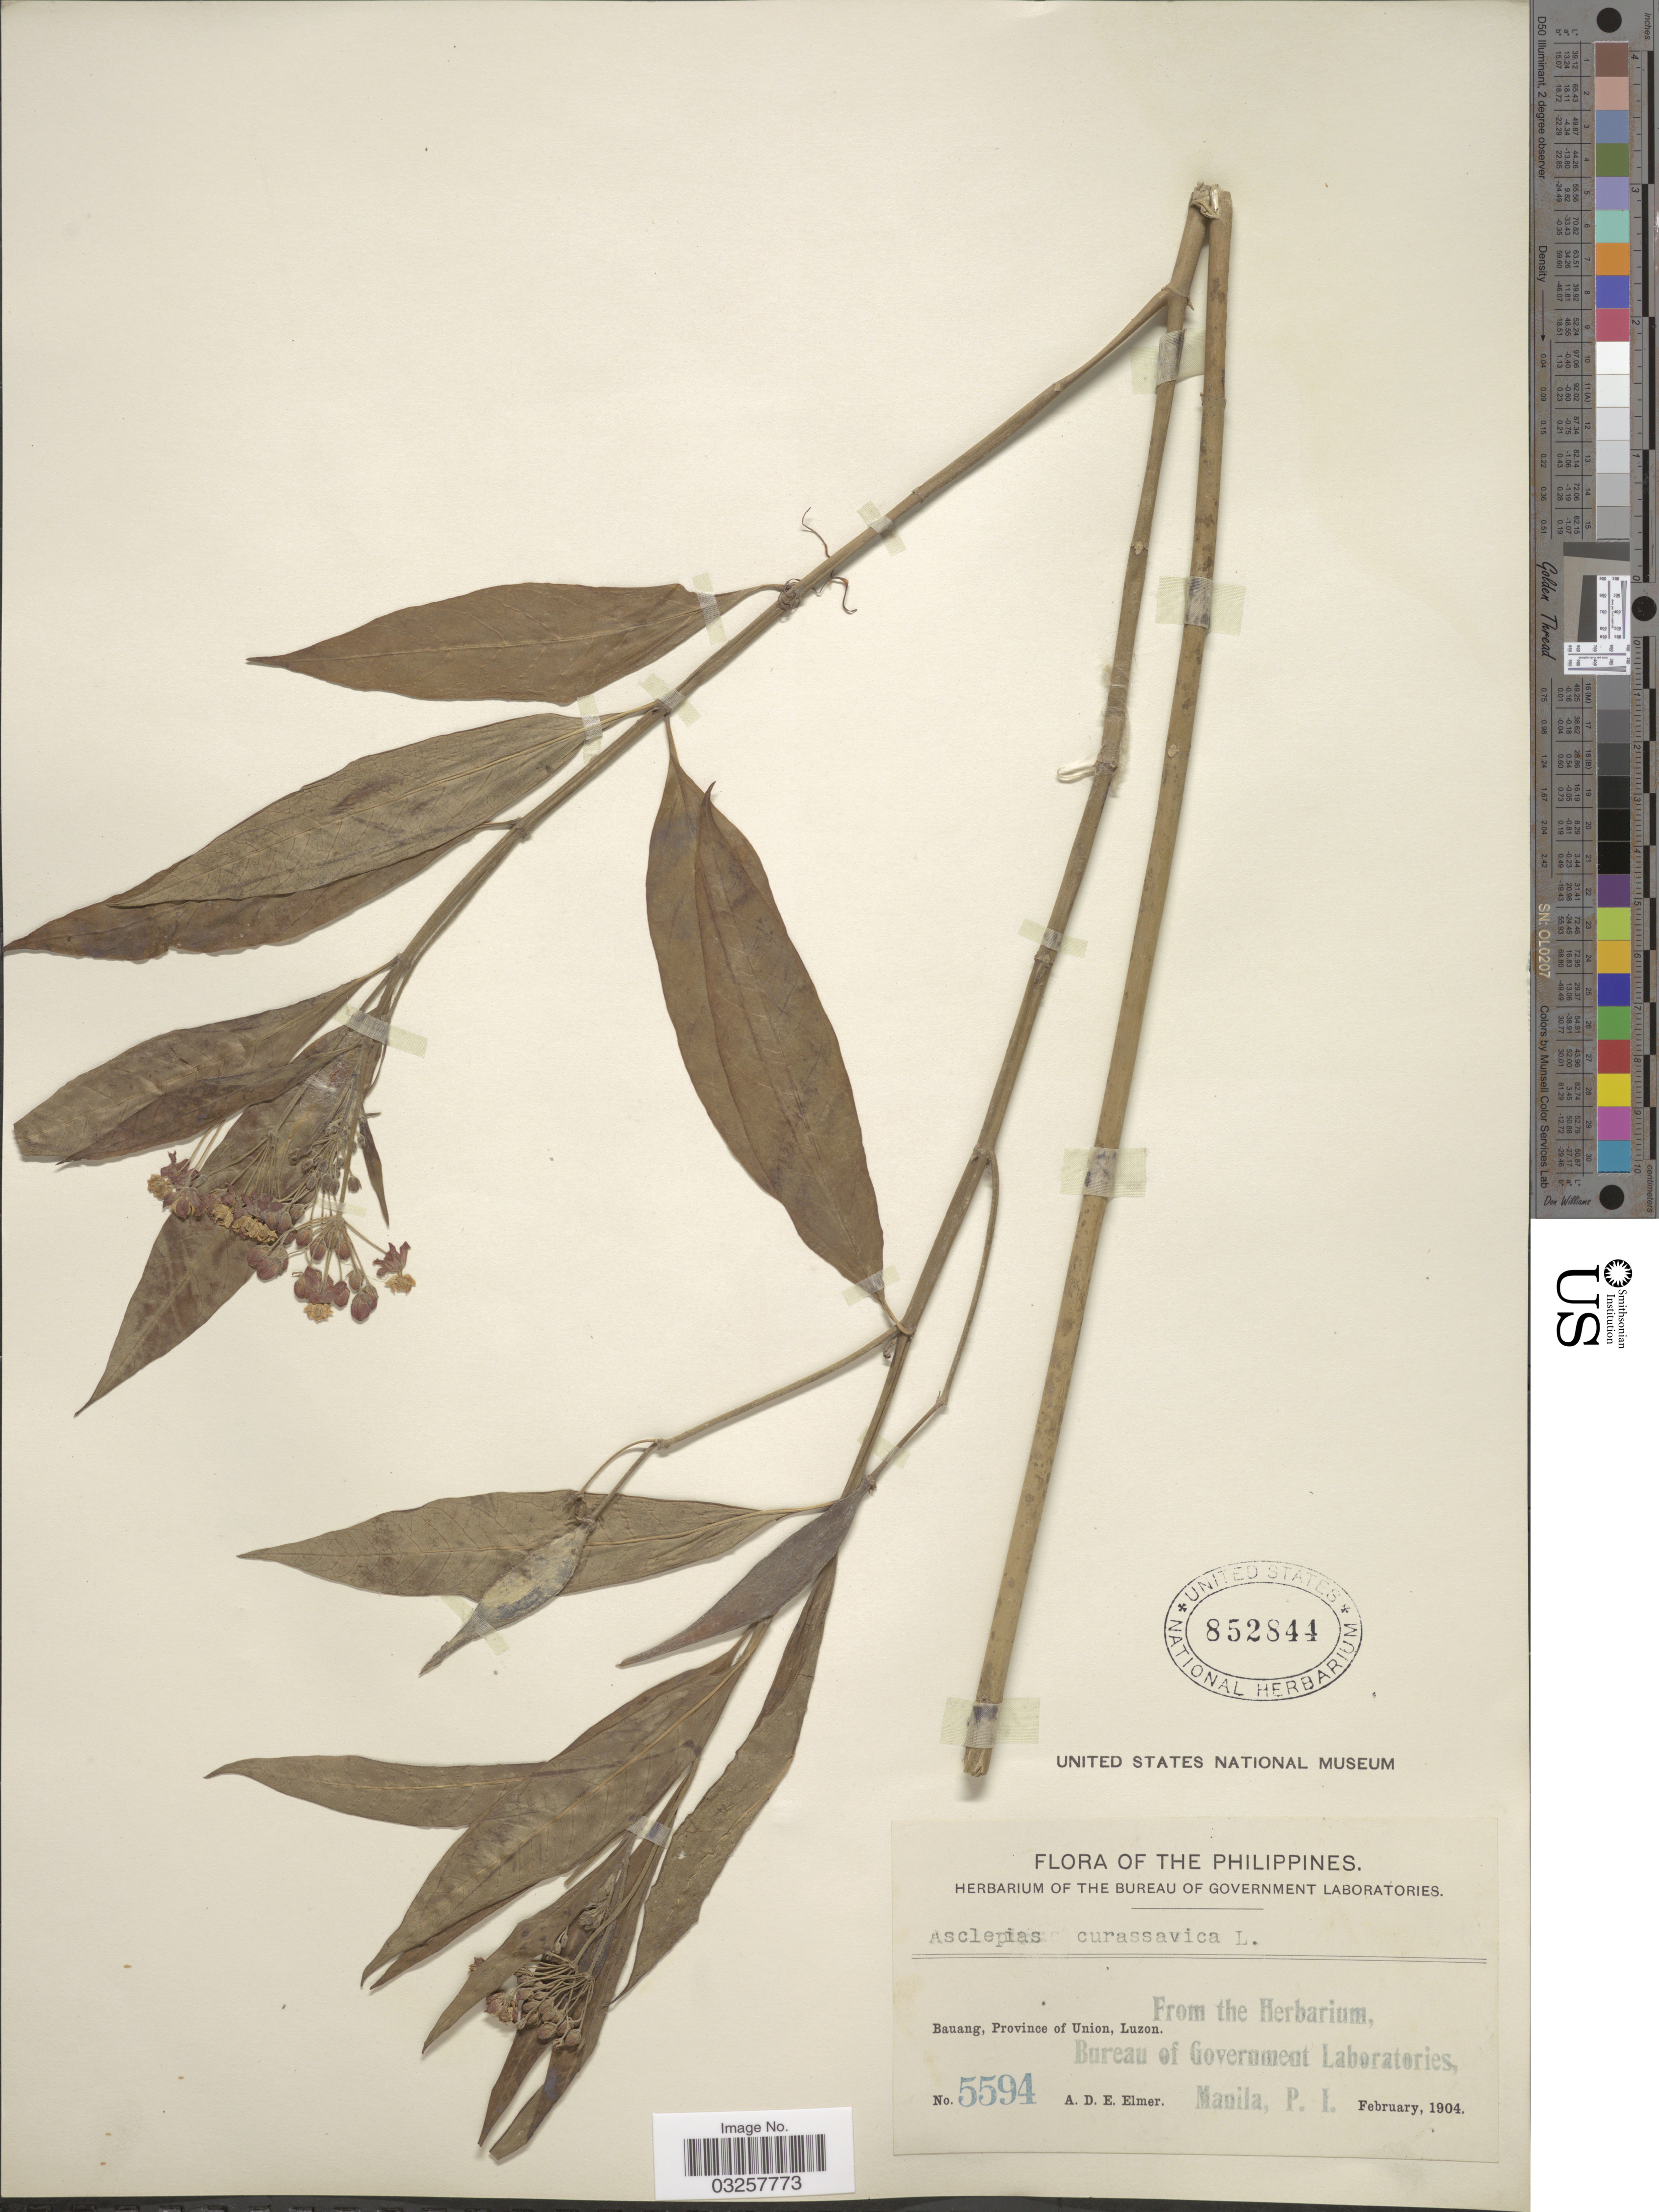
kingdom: Plantae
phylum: Tracheophyta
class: Magnoliopsida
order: Gentianales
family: Apocynaceae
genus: Asclepias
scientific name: Asclepias curassavica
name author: L.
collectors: A. D. E. Elmer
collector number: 5594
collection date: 1904-02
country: Philippines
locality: Bauang, Province of Union, Luzon.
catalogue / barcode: US 852844